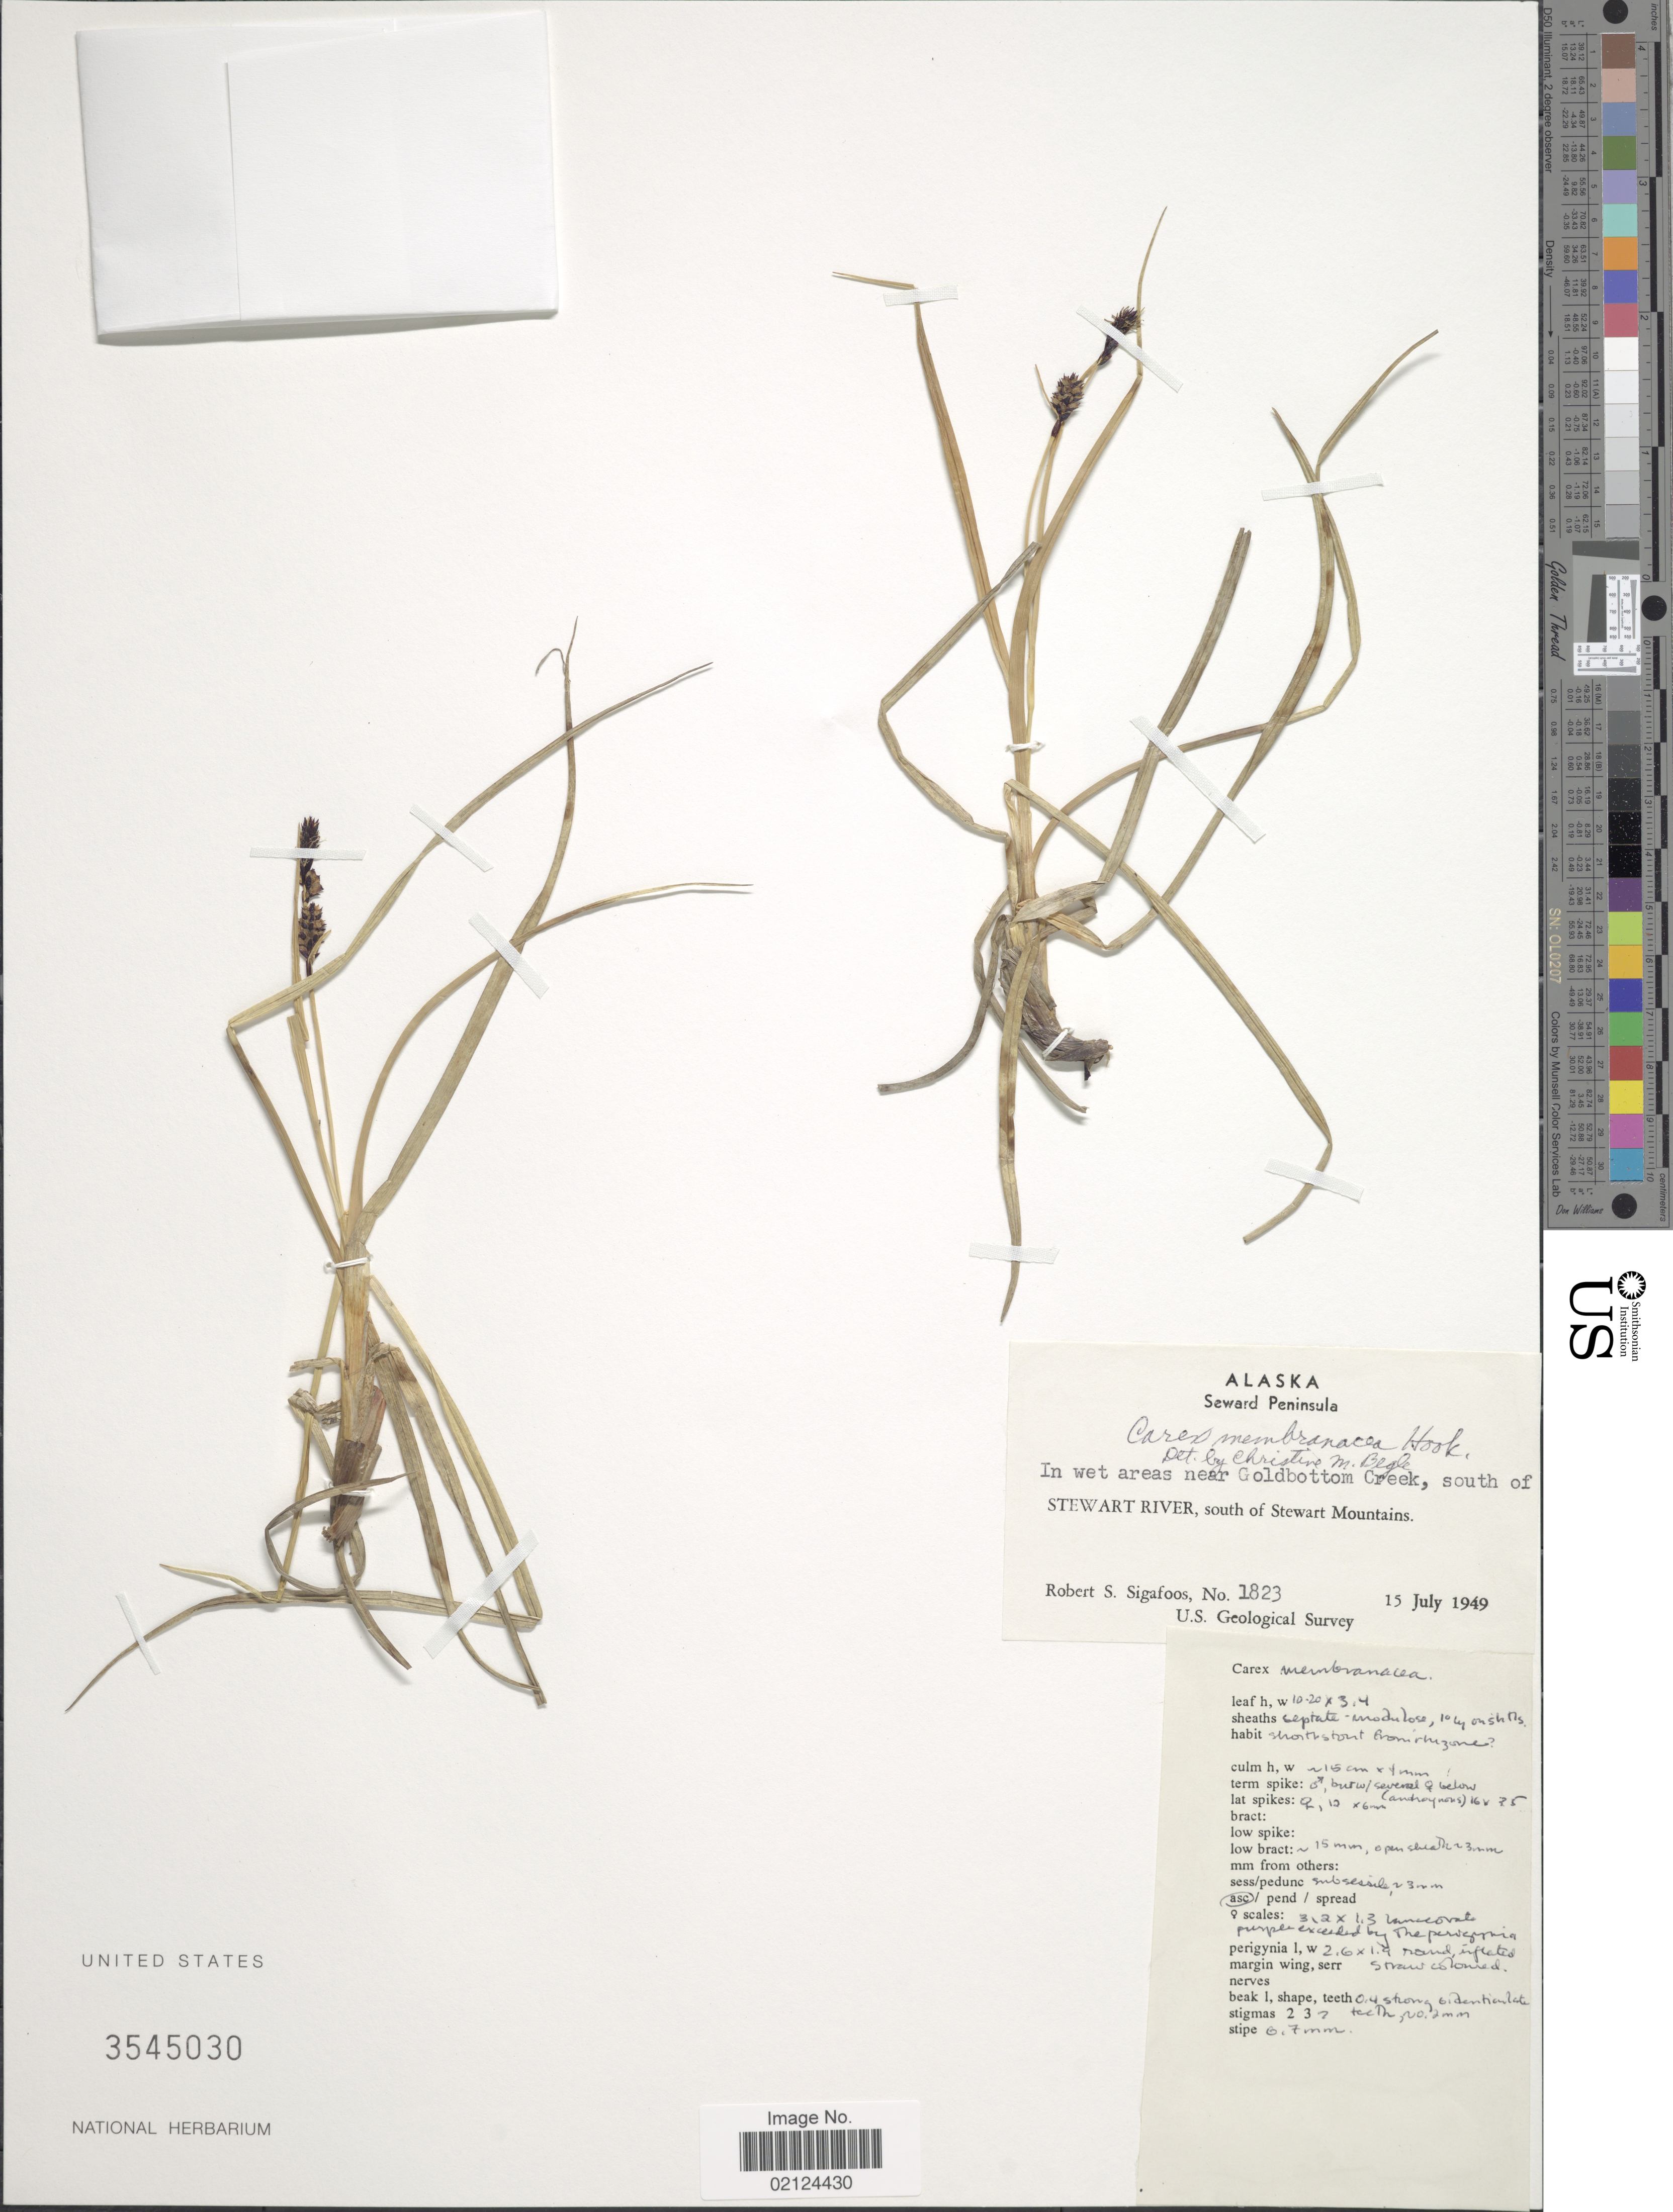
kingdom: Plantae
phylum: Tracheophyta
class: Liliopsida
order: Poales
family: Cyperaceae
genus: Carex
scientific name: Carex membranacea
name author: Hook.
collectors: R. Sigafoos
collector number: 1823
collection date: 1949-07-15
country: United States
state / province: Alaska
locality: Seward Peninsula, near Goldbottom Creek, south of Stewart River, south of Stewart Mountains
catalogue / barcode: US 3545030